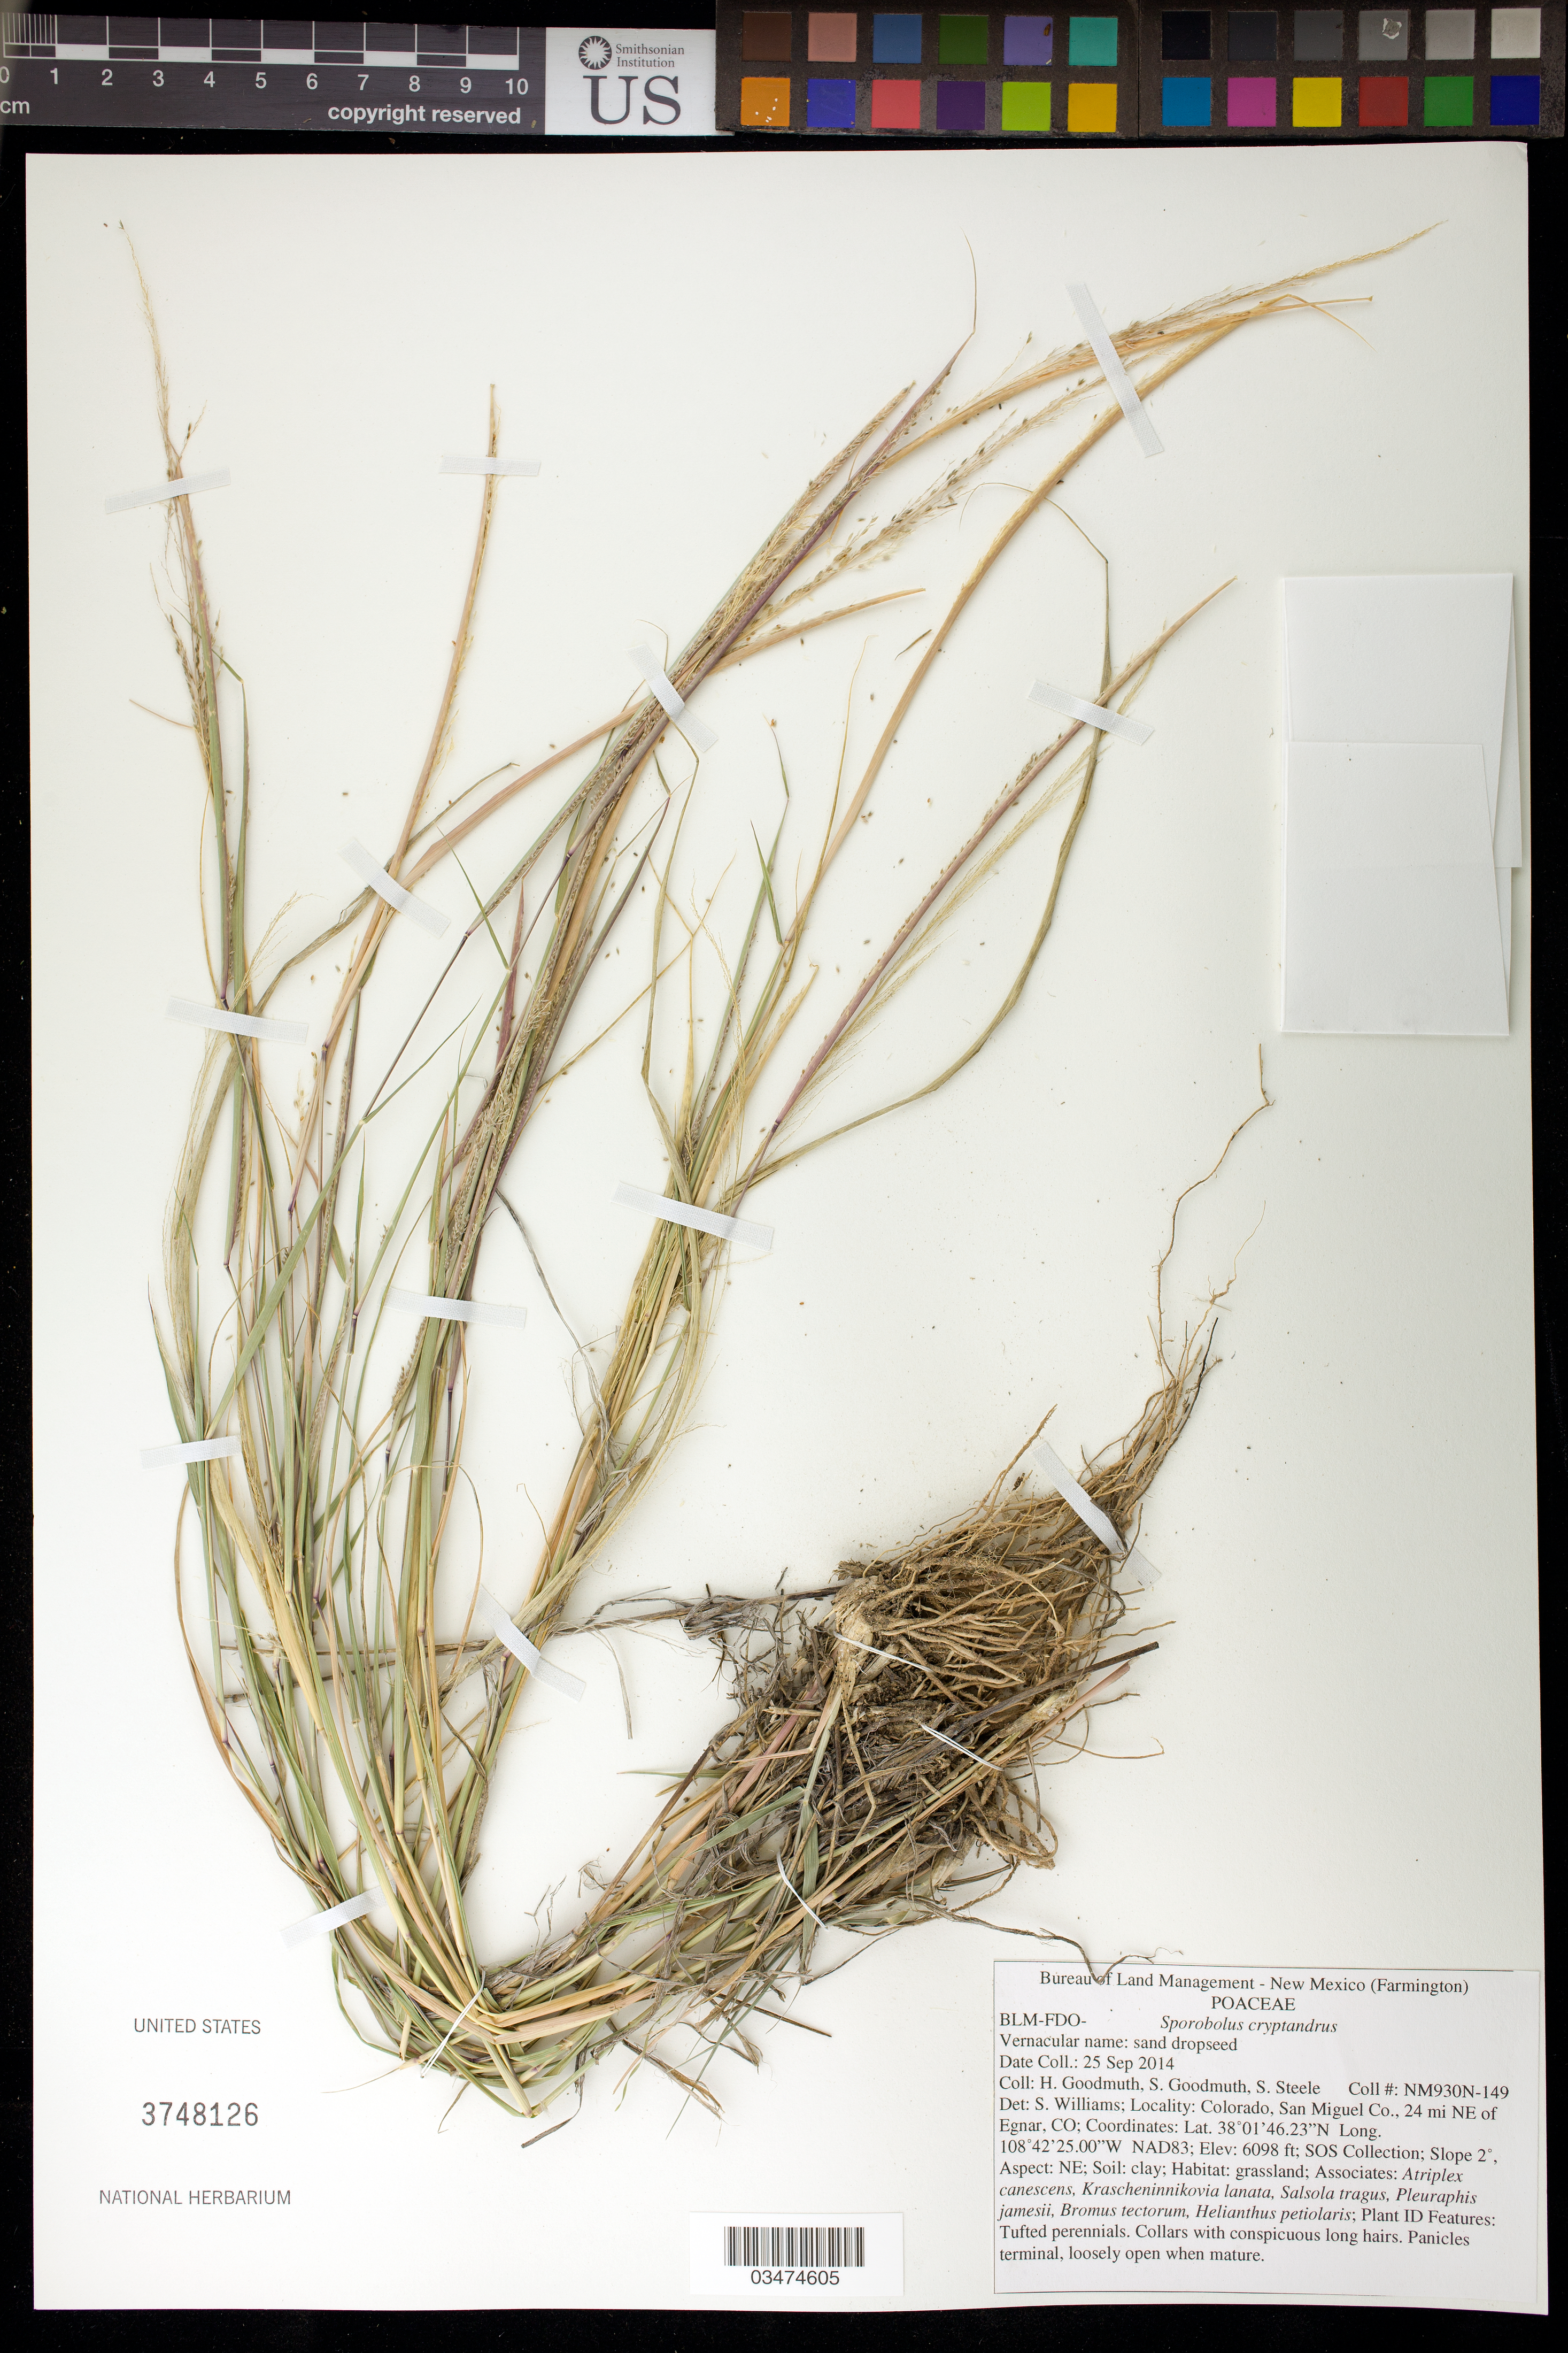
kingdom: Plantae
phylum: Tracheophyta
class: Liliopsida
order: Poales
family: Poaceae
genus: Sporobolus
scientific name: Sporobolus cryptandrus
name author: (Torr.) A. Gray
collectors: H. Goodmuth, S. Steele & S. Goodmuth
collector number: NM930N-149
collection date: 2014-09-25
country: United States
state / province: Colorado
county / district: San Miguel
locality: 24 mi. NE of Egnar.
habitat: Clay. Grassland.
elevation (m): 1859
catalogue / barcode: US 3748126